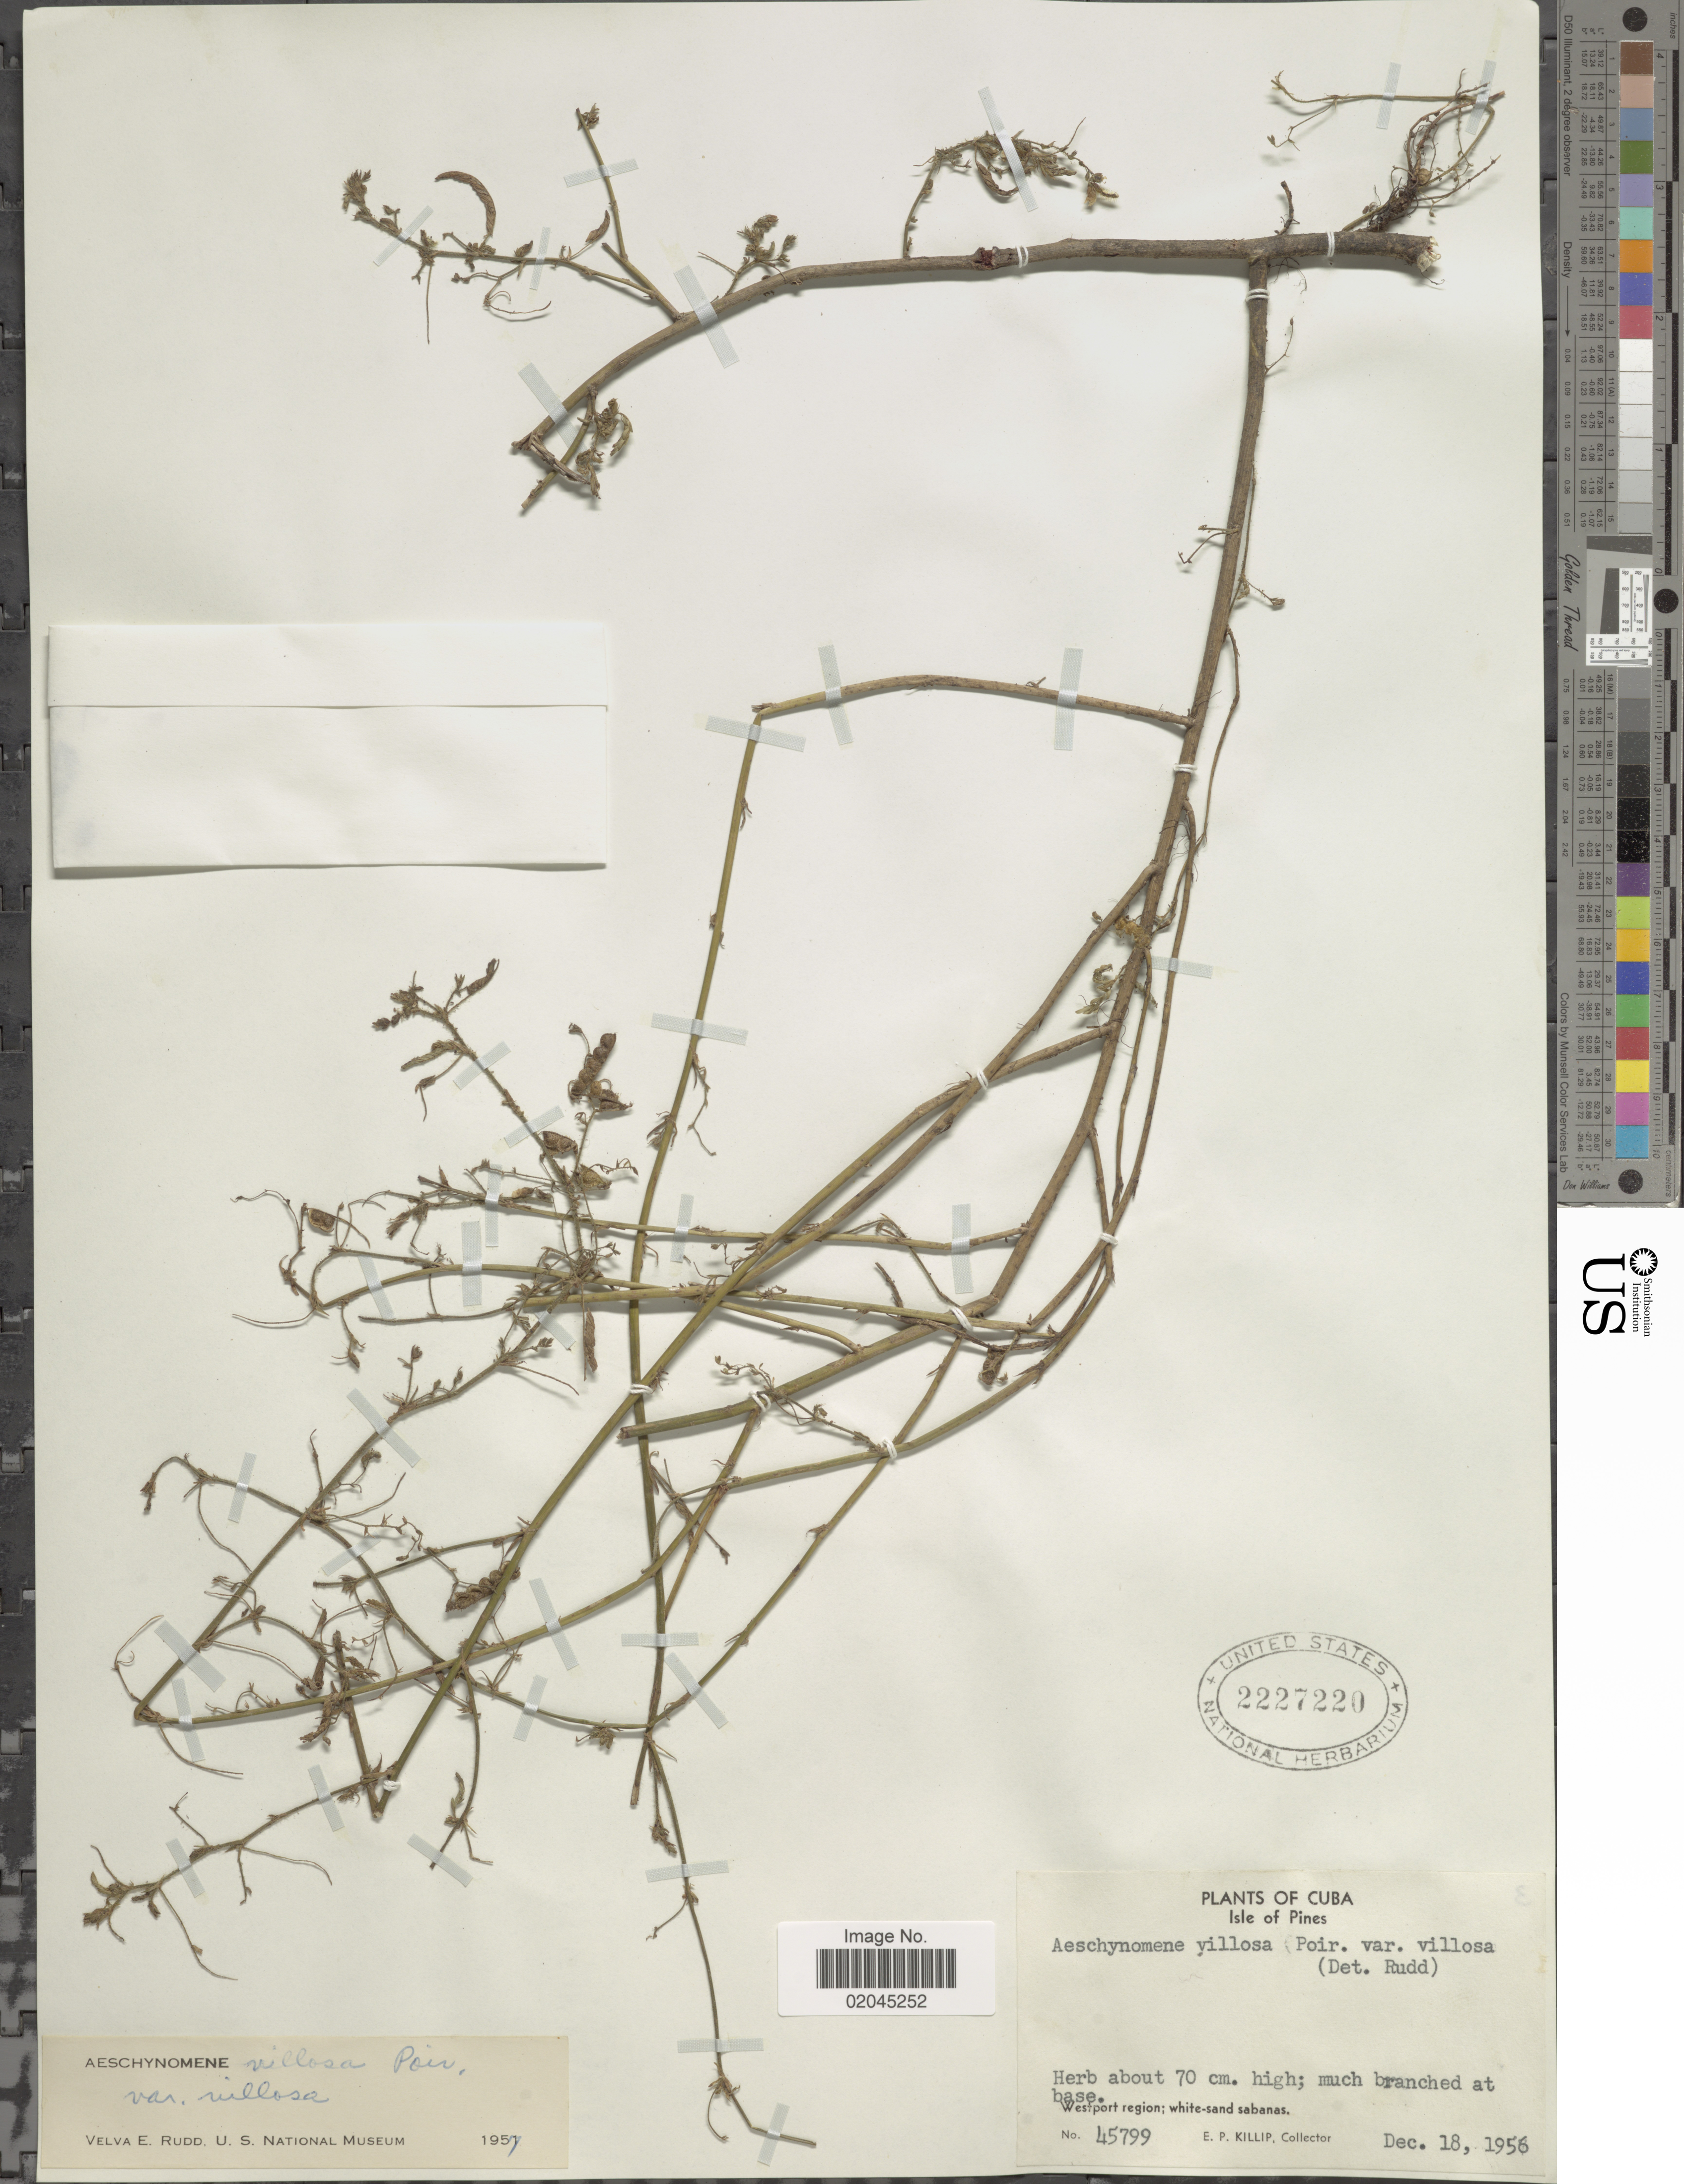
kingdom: Plantae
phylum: Tracheophyta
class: Magnoliopsida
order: Fabales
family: Fabaceae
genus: Aeschynomene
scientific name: Aeschynomene villosa var. villosa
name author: Poir.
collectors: E. P. Killip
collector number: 45799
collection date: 1956-12-18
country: Cuba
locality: Isle of Pines, much branched at base, Westport region; white-sand sabanas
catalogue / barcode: US 2227220